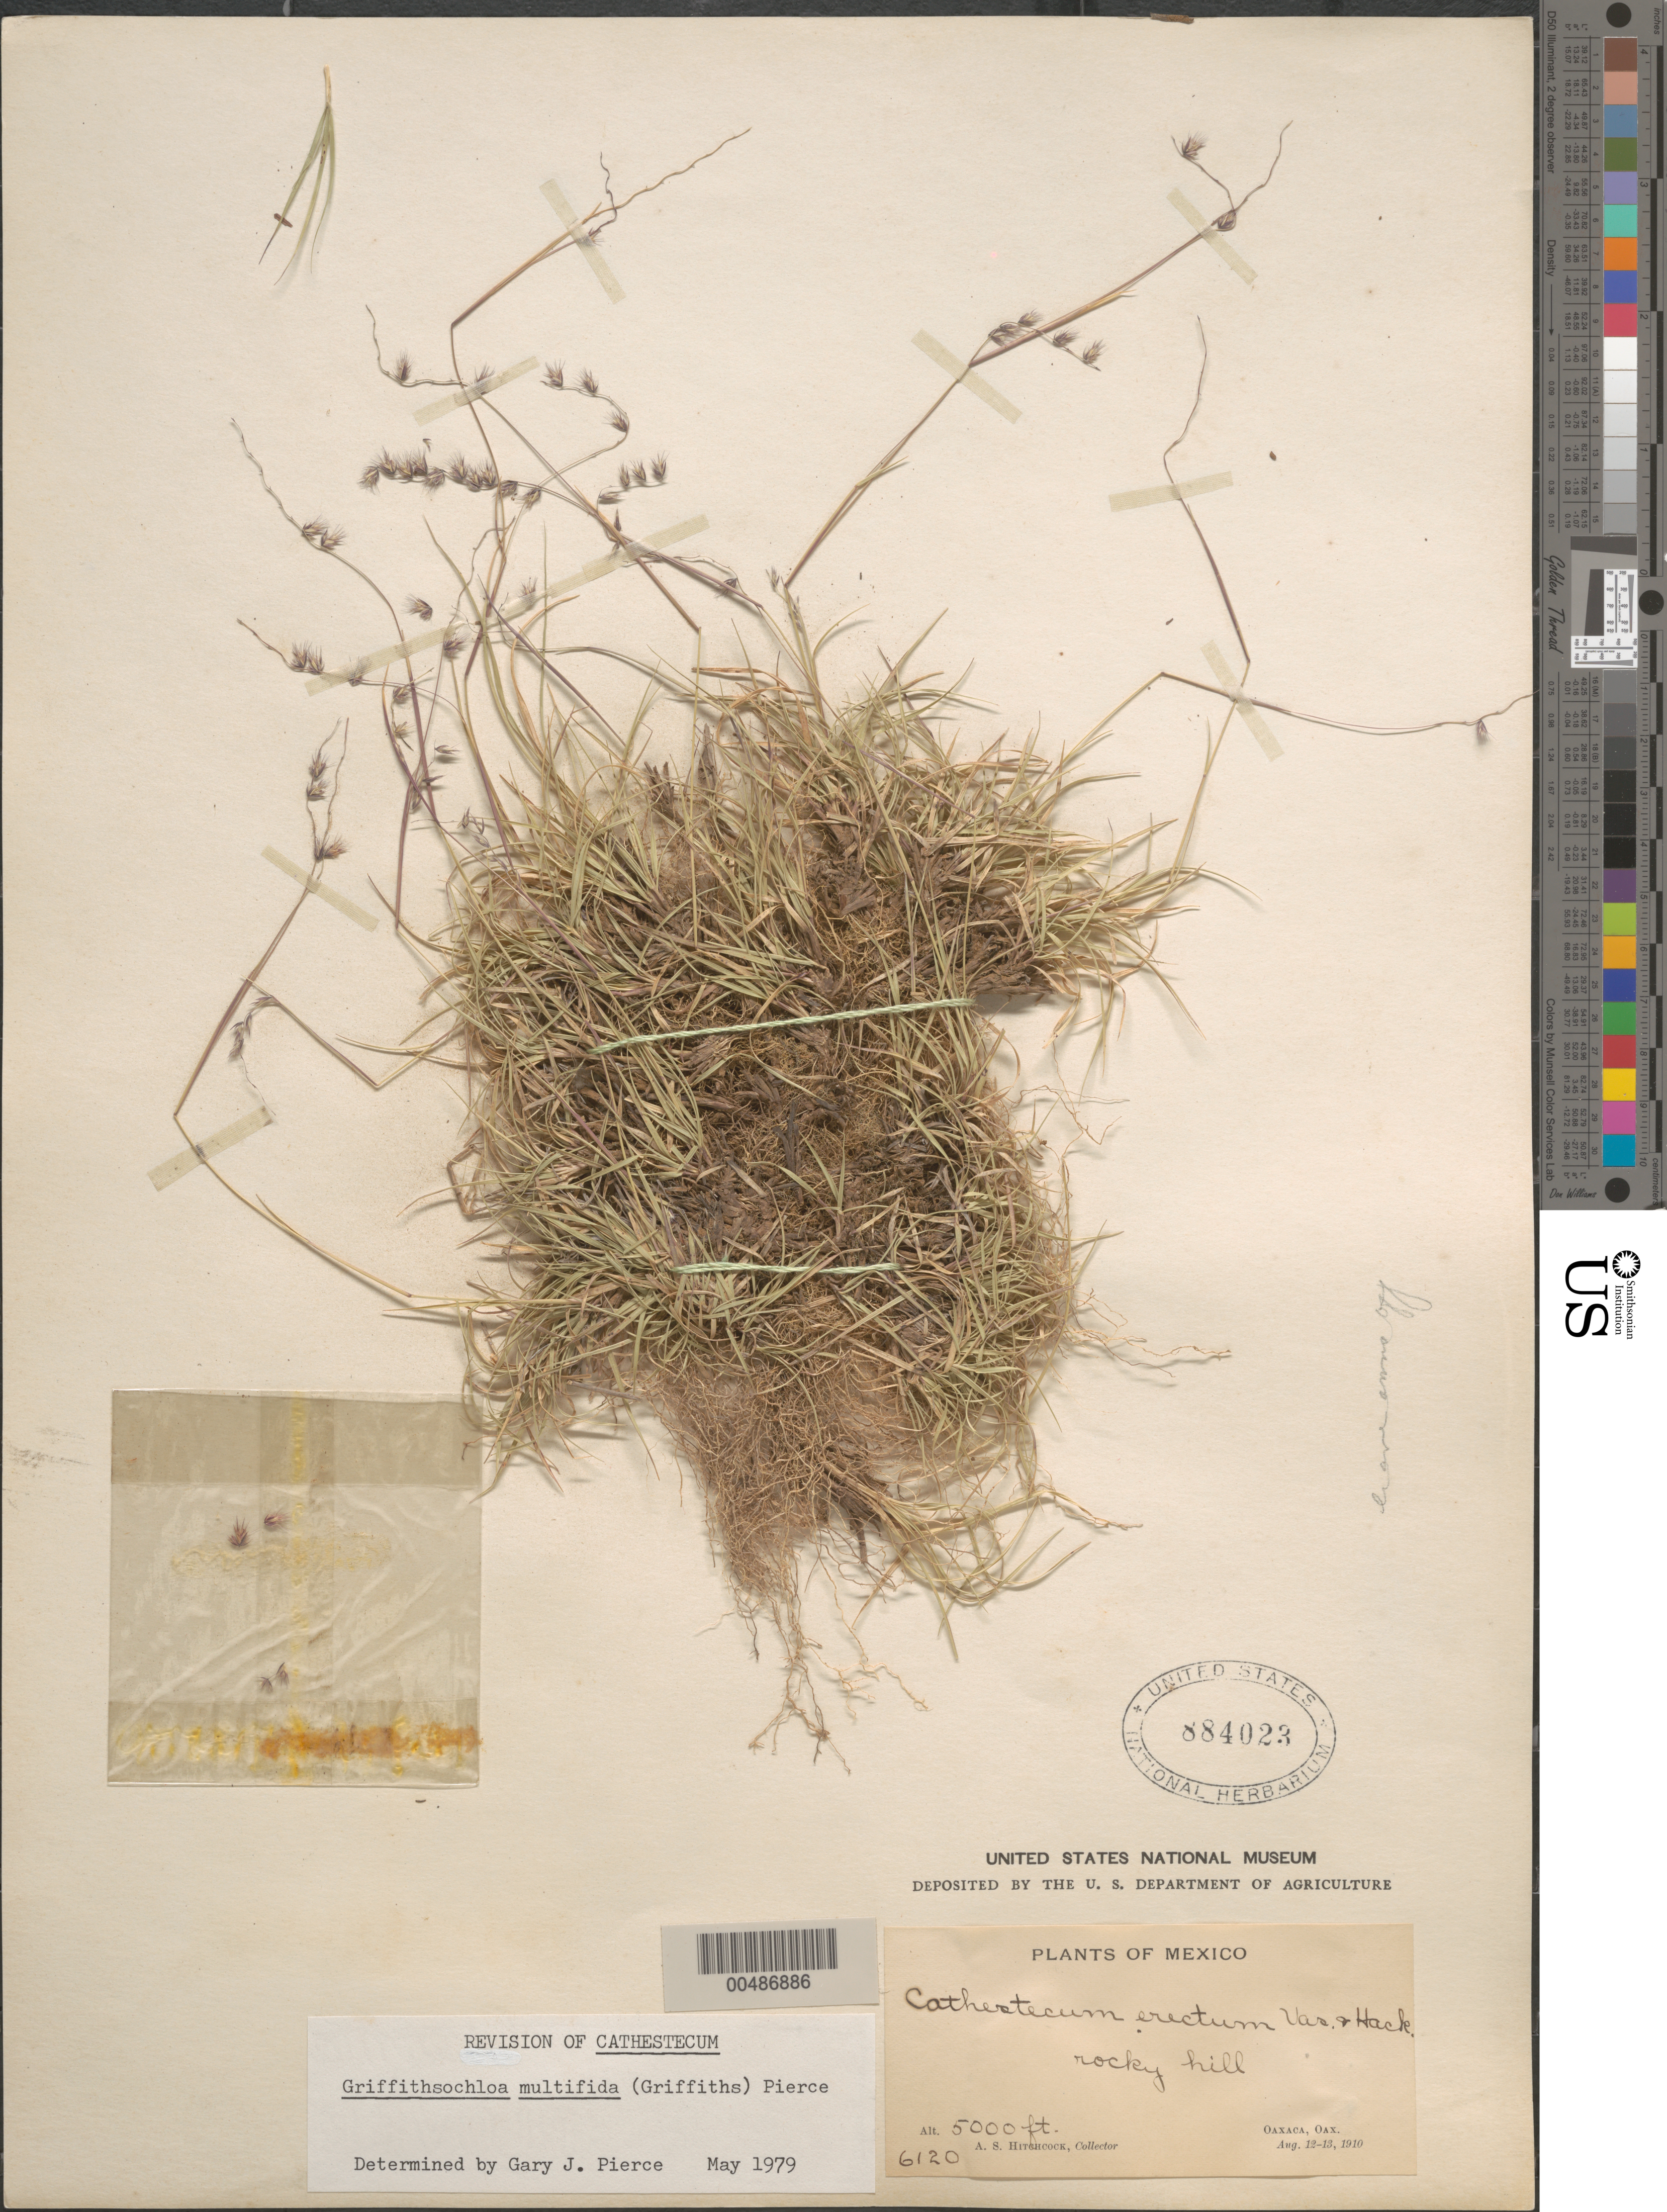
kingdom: Plantae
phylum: Tracheophyta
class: Liliopsida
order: Poales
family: Poaceae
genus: Griffithsochloa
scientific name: Griffithsochloa multifida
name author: (Griffiths) Pierce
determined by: Pierce, G. J.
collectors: A. S. Hitchcock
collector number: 6120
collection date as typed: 12 Aug 1910 to 13 Aug 1910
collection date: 1910-08-12/1910-08-13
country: Mexico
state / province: Oaxaca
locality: Oaxaca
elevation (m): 1524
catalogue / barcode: US 884023